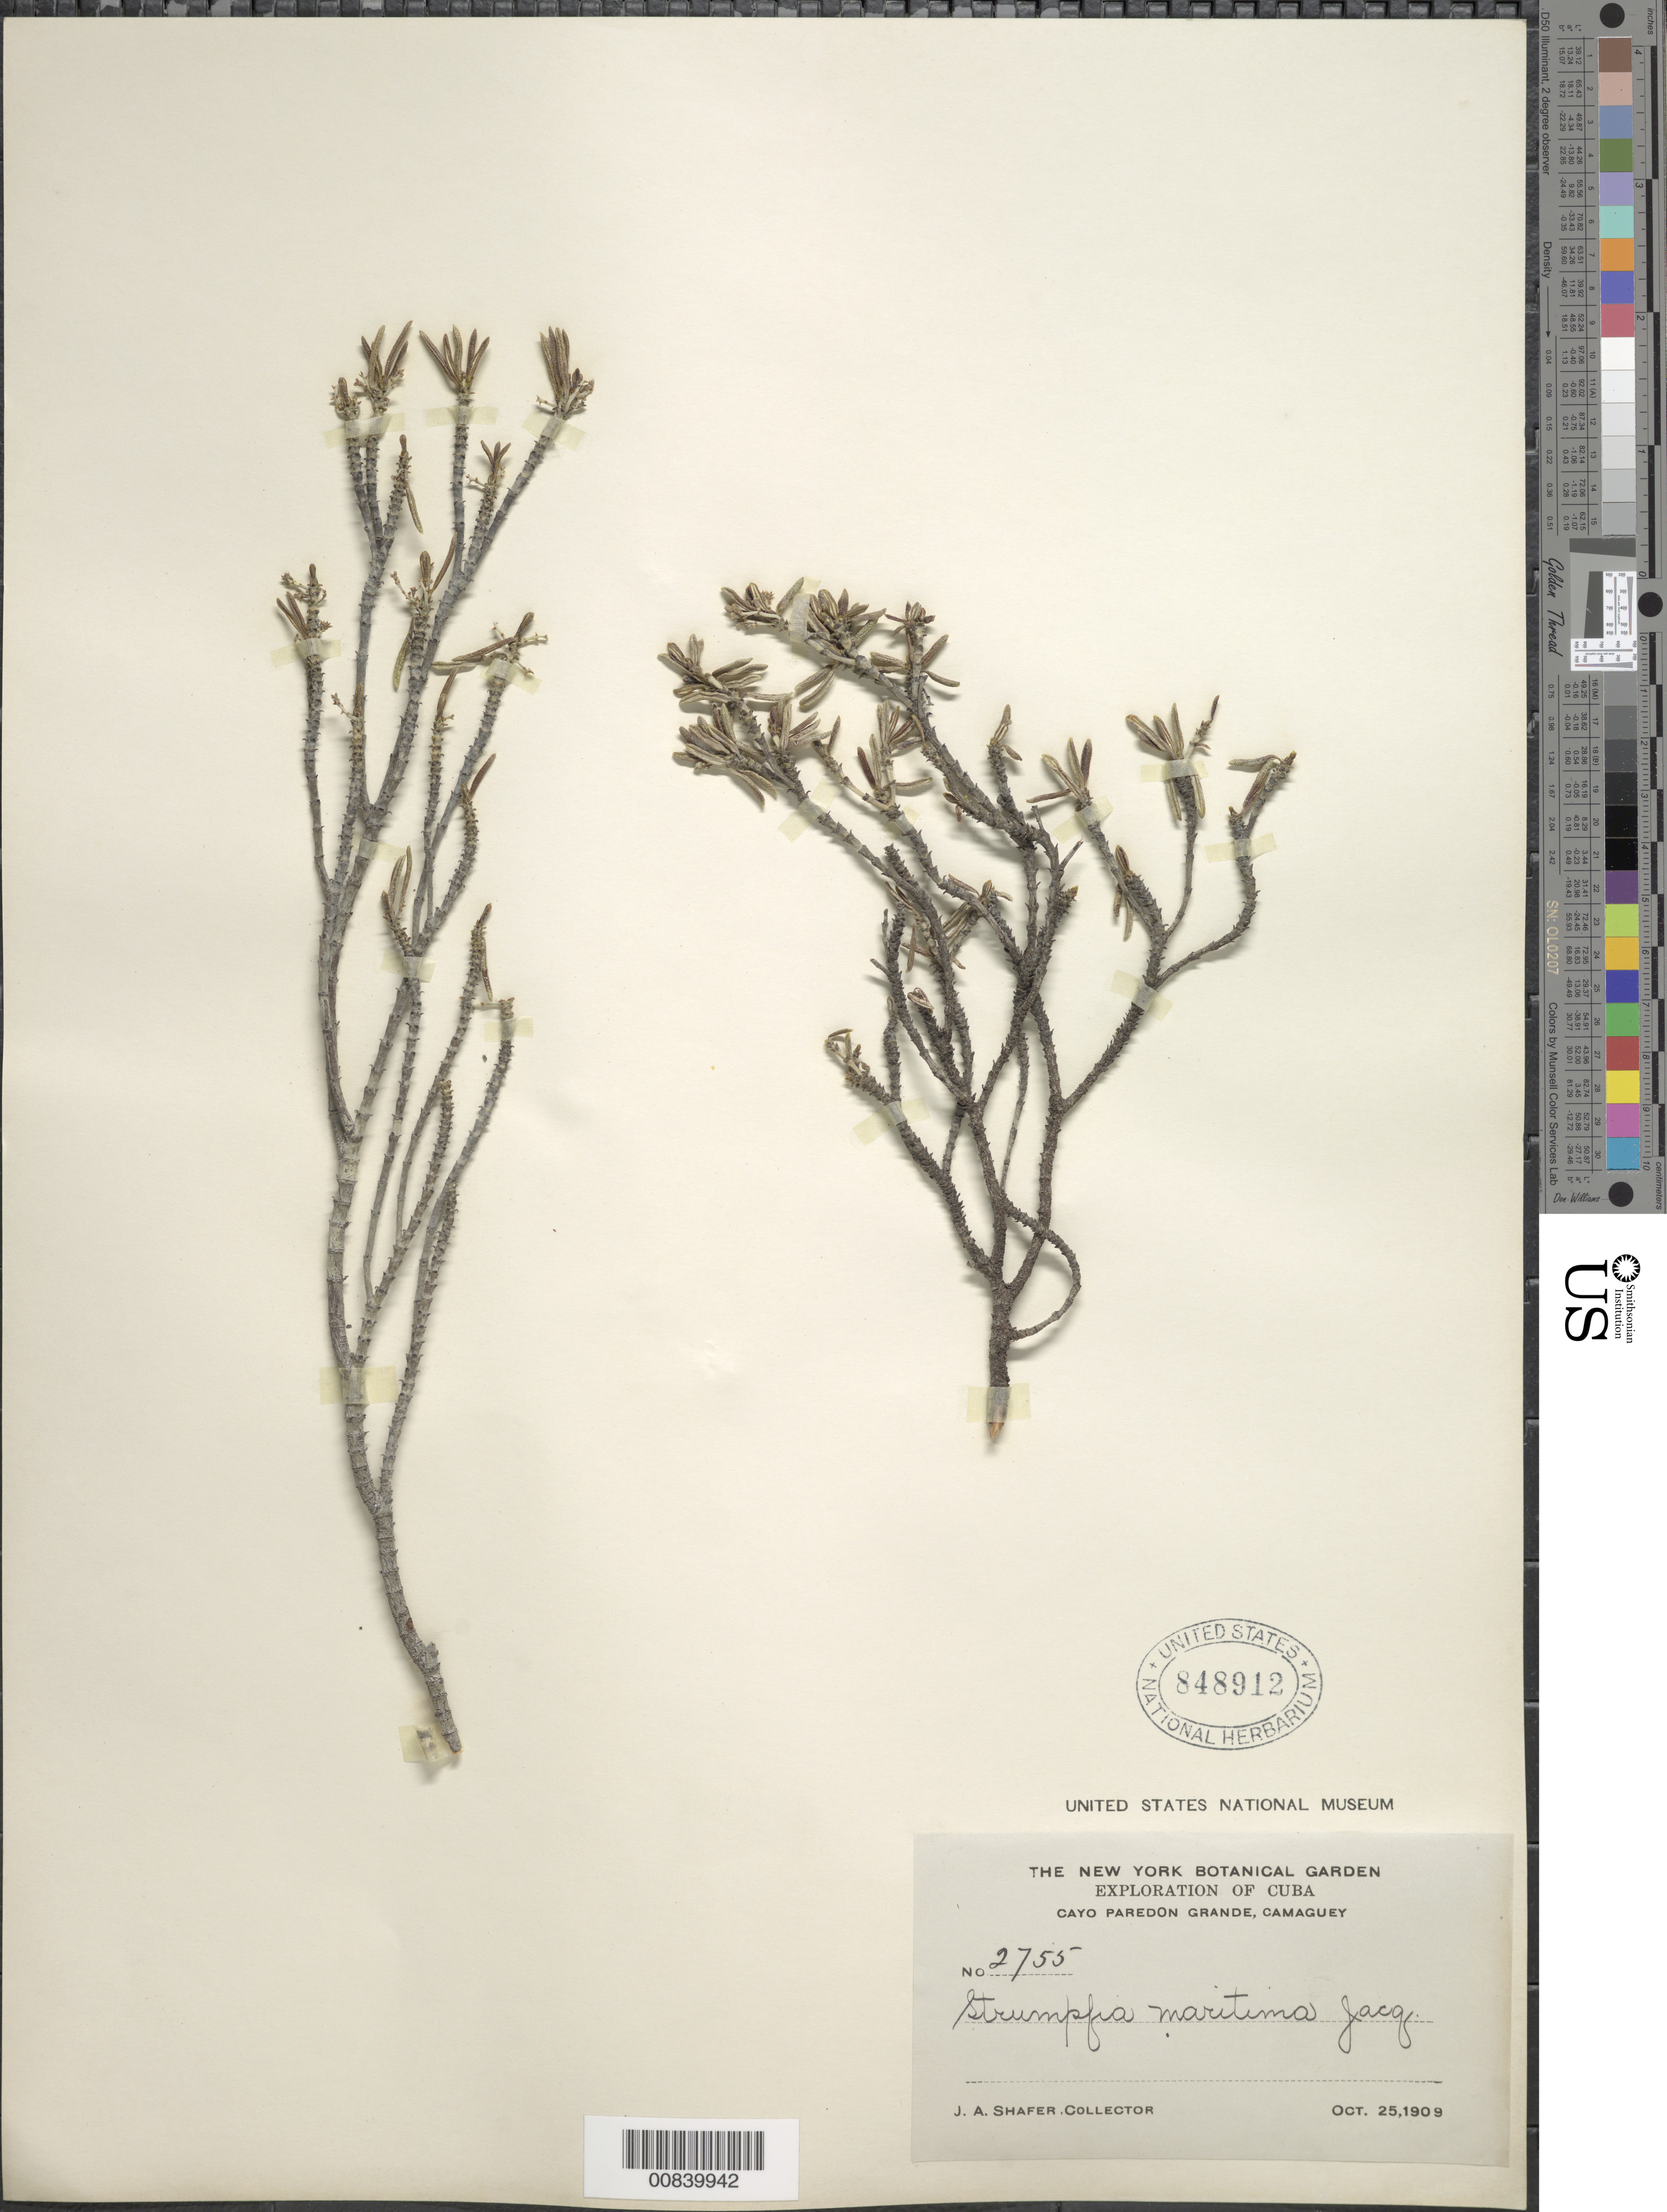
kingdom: Plantae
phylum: Tracheophyta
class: Magnoliopsida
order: Gentianales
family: Rubiaceae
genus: Strumpfia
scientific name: Strumpfia maritima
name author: Jacq.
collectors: J. A. Shafer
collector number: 2755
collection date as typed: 25 Oct 1909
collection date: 1909-10-25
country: Cuba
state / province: Camaguey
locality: Cayo Paredon Grande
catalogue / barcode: US 848912